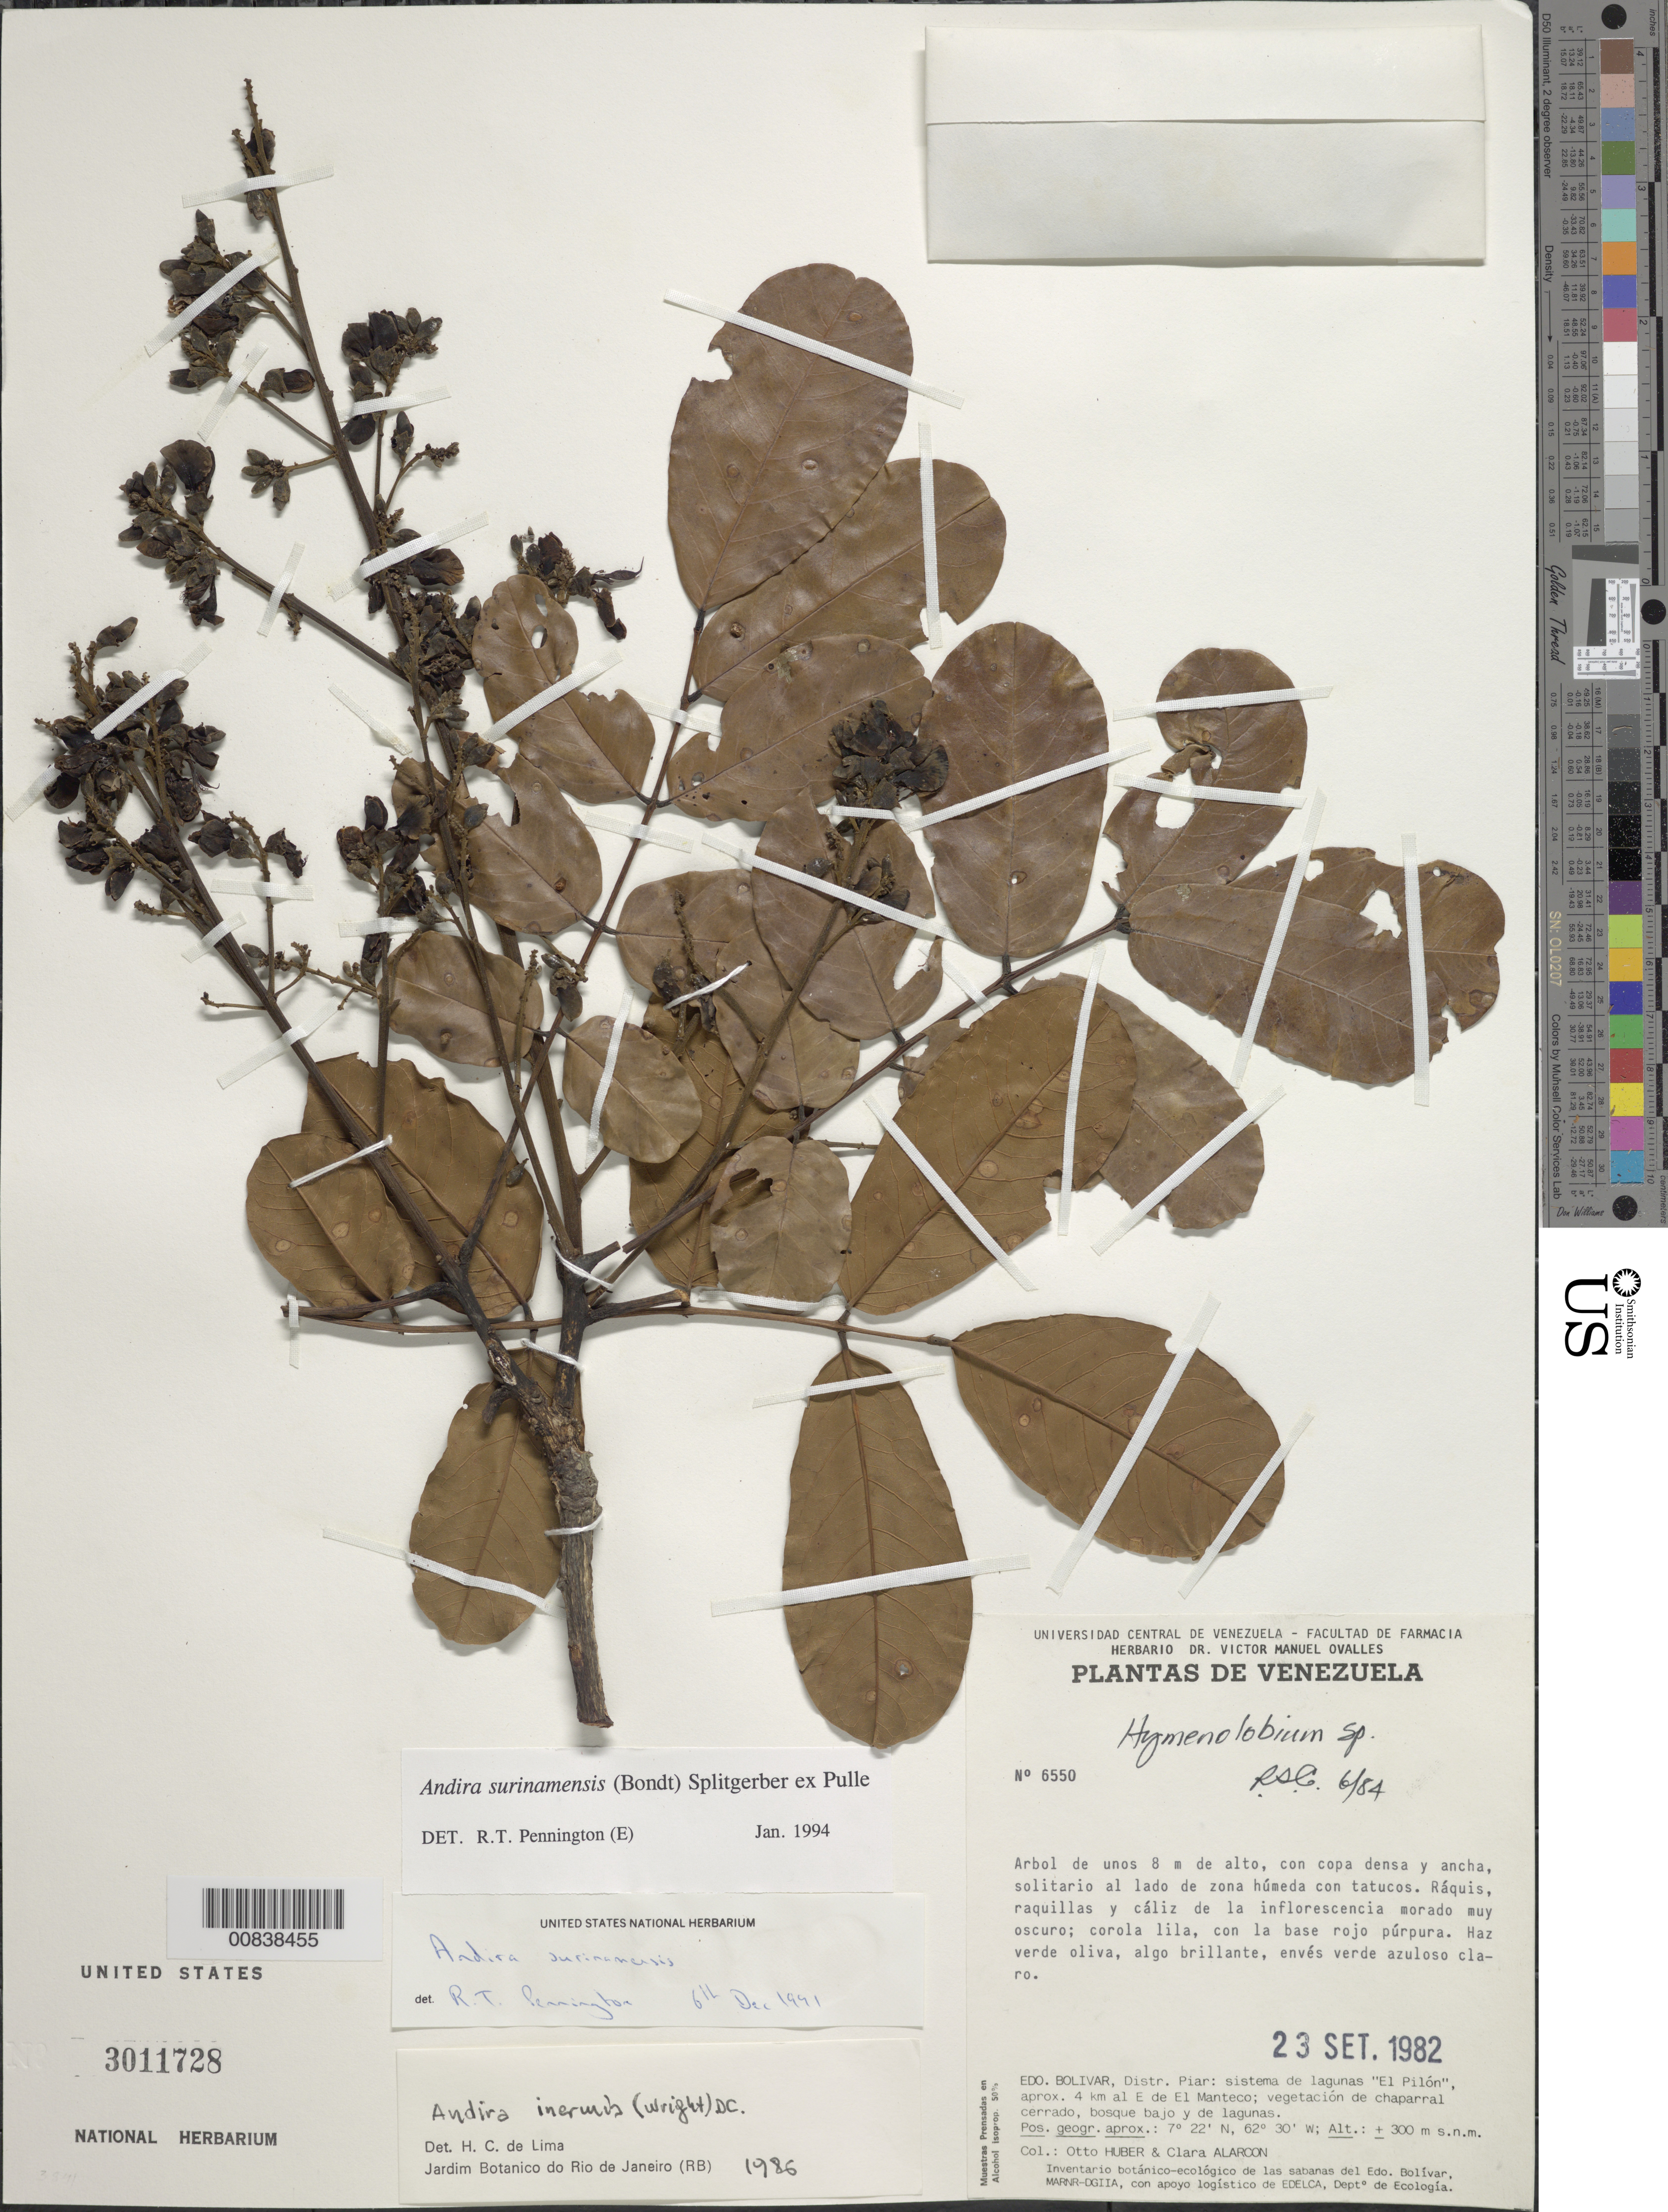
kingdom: Plantae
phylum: Tracheophyta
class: Magnoliopsida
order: Fabales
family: Fabaceae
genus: Andira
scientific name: Andira surinamensis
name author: (Bondt) Splitg. ex Amshoff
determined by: Pennington, R. T., (E), Royal Botanic Gardens (Edinburgh) (UNITED KINGDOM)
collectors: O. Huber & C. Alarcon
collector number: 6550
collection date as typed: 23-Sep-82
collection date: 1982-09-23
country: Venezuela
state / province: Bolívar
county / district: Piar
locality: "El Pilón" lagunas, approx 4 km al E de El Manteco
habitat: Vegetación de chaparral cerrado, bosque bajo y de lagunas; al lado de zona húmeda con tatucos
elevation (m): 300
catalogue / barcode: US 3011728